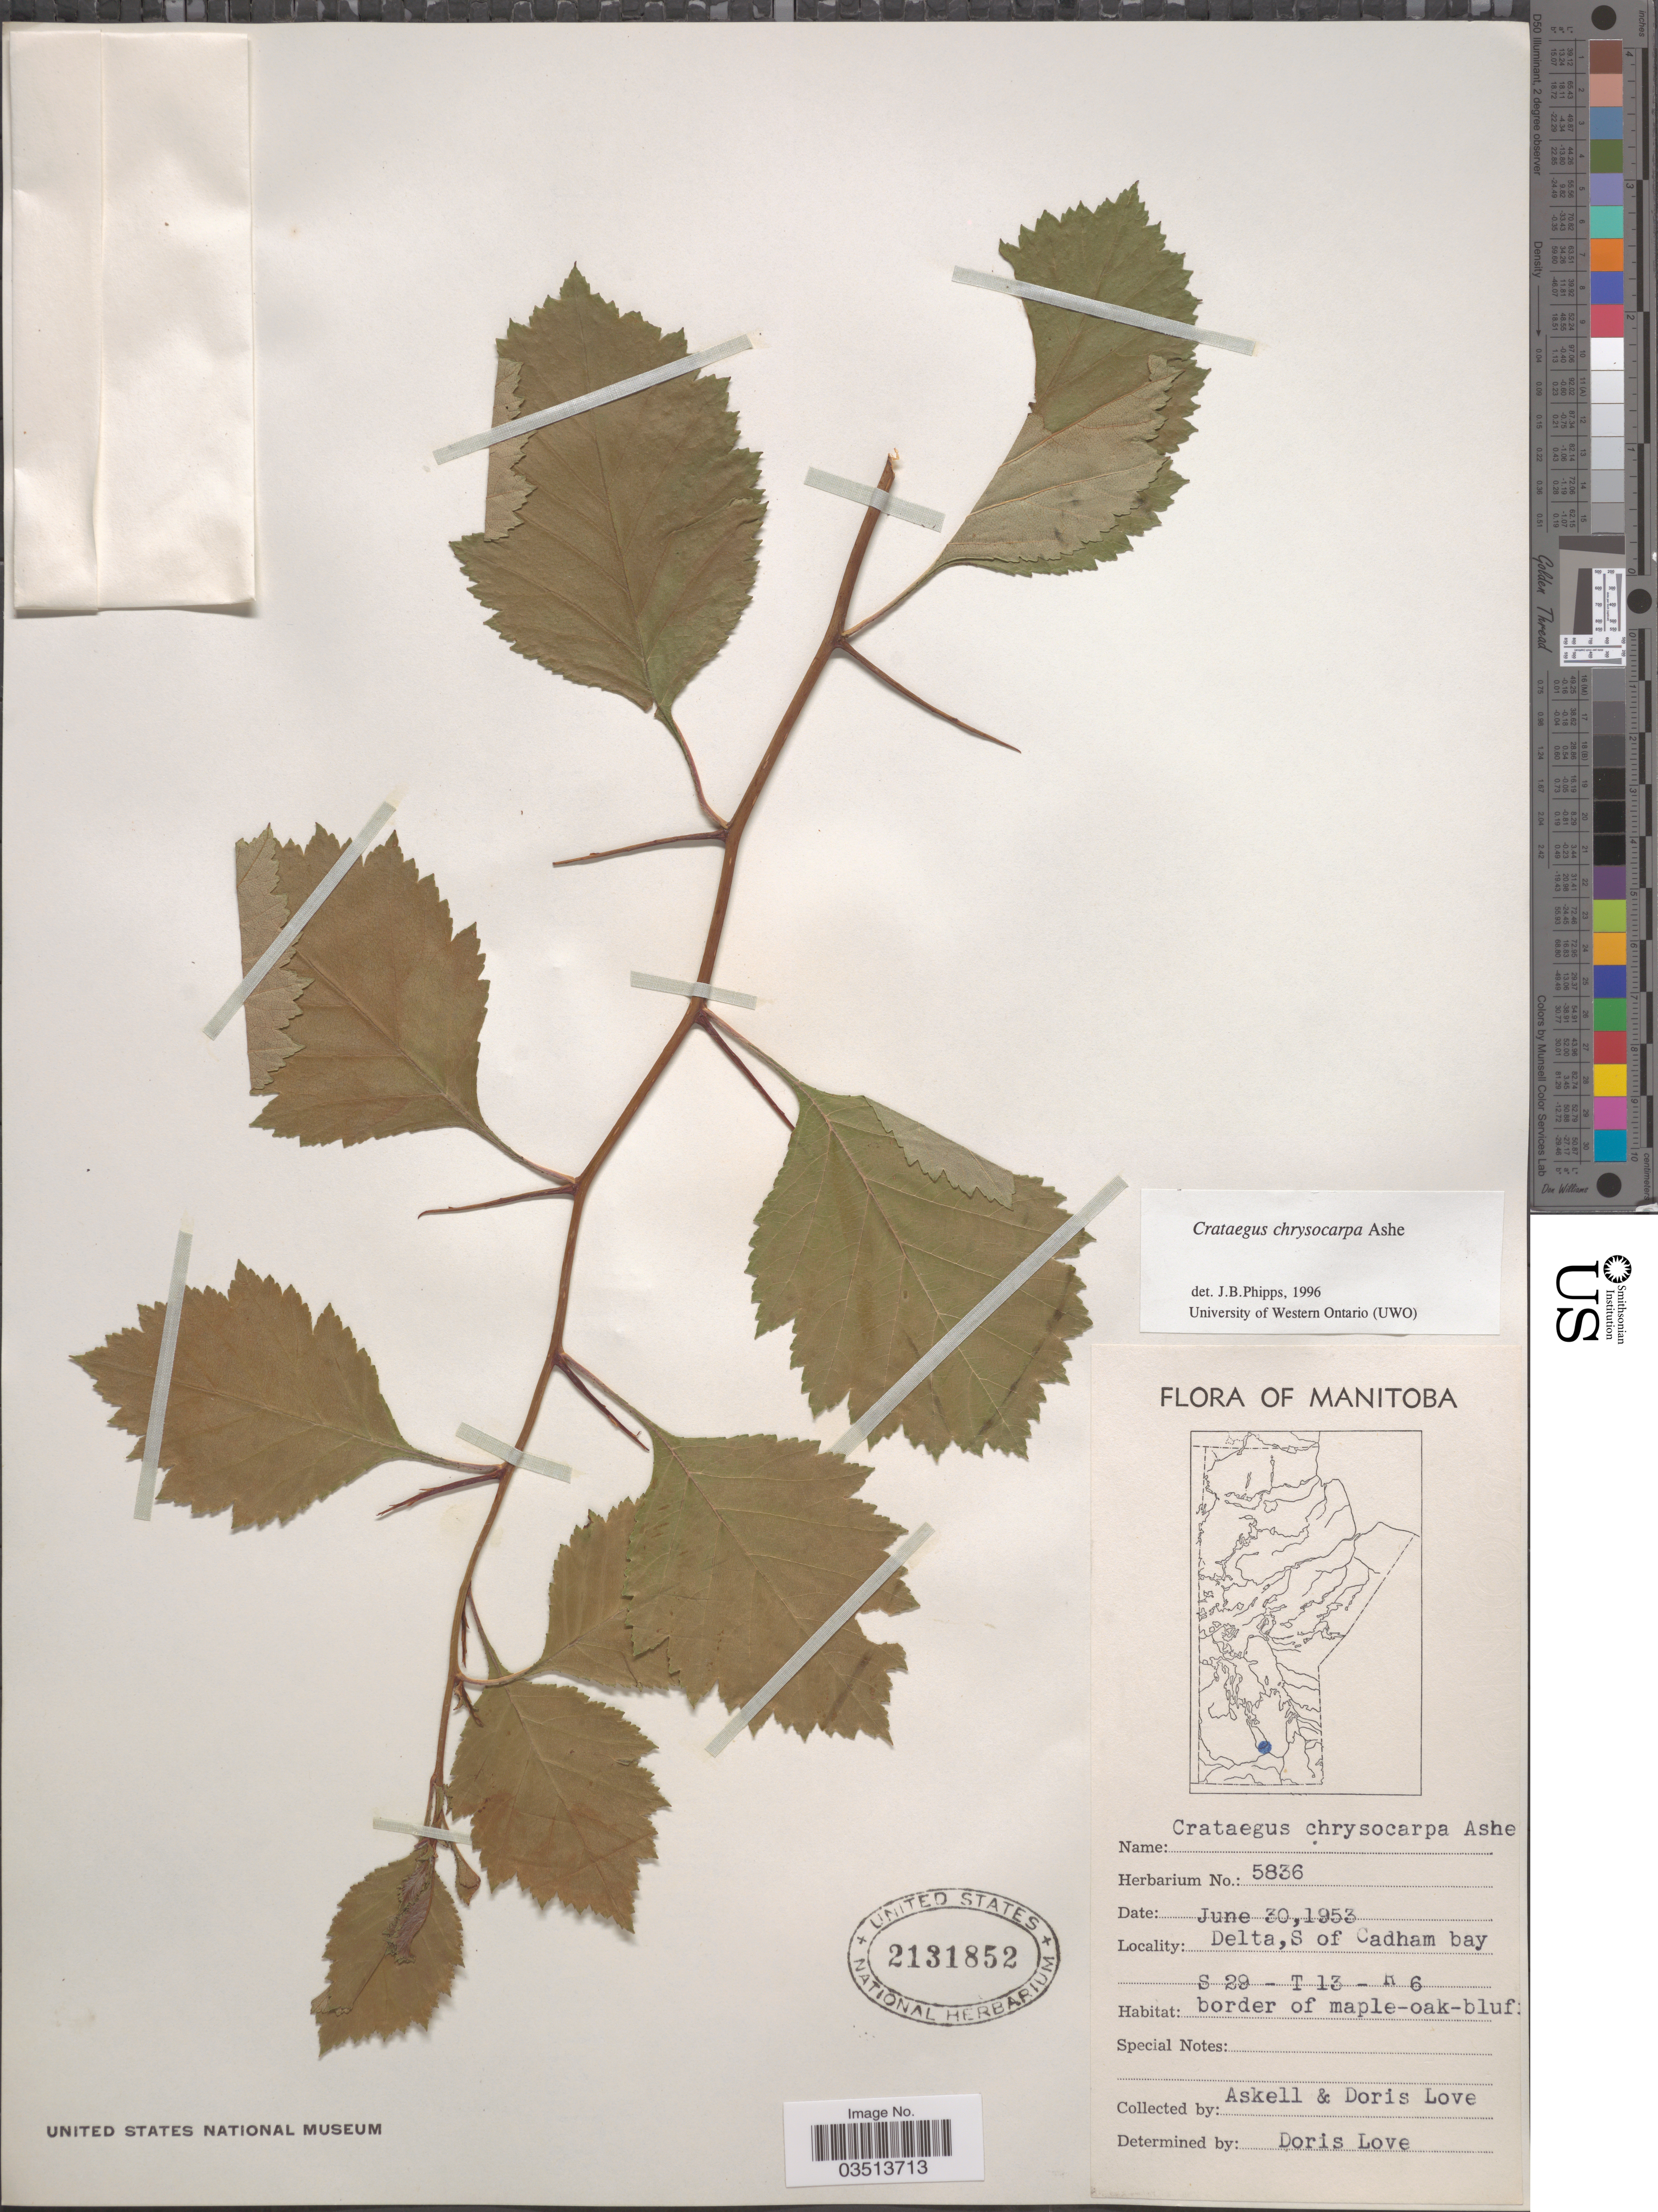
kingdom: Plantae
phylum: Tracheophyta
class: Magnoliopsida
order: Rosales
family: Rosaceae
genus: Crataegus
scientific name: Crataegus chrysocarpa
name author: Ashe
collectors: -. Askell & D. Löve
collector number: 5836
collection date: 1953-06-30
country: Canada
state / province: Manitoba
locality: Delta,S of Cadham bay. S 2+ - T 13 - R 6.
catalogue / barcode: US 2131852